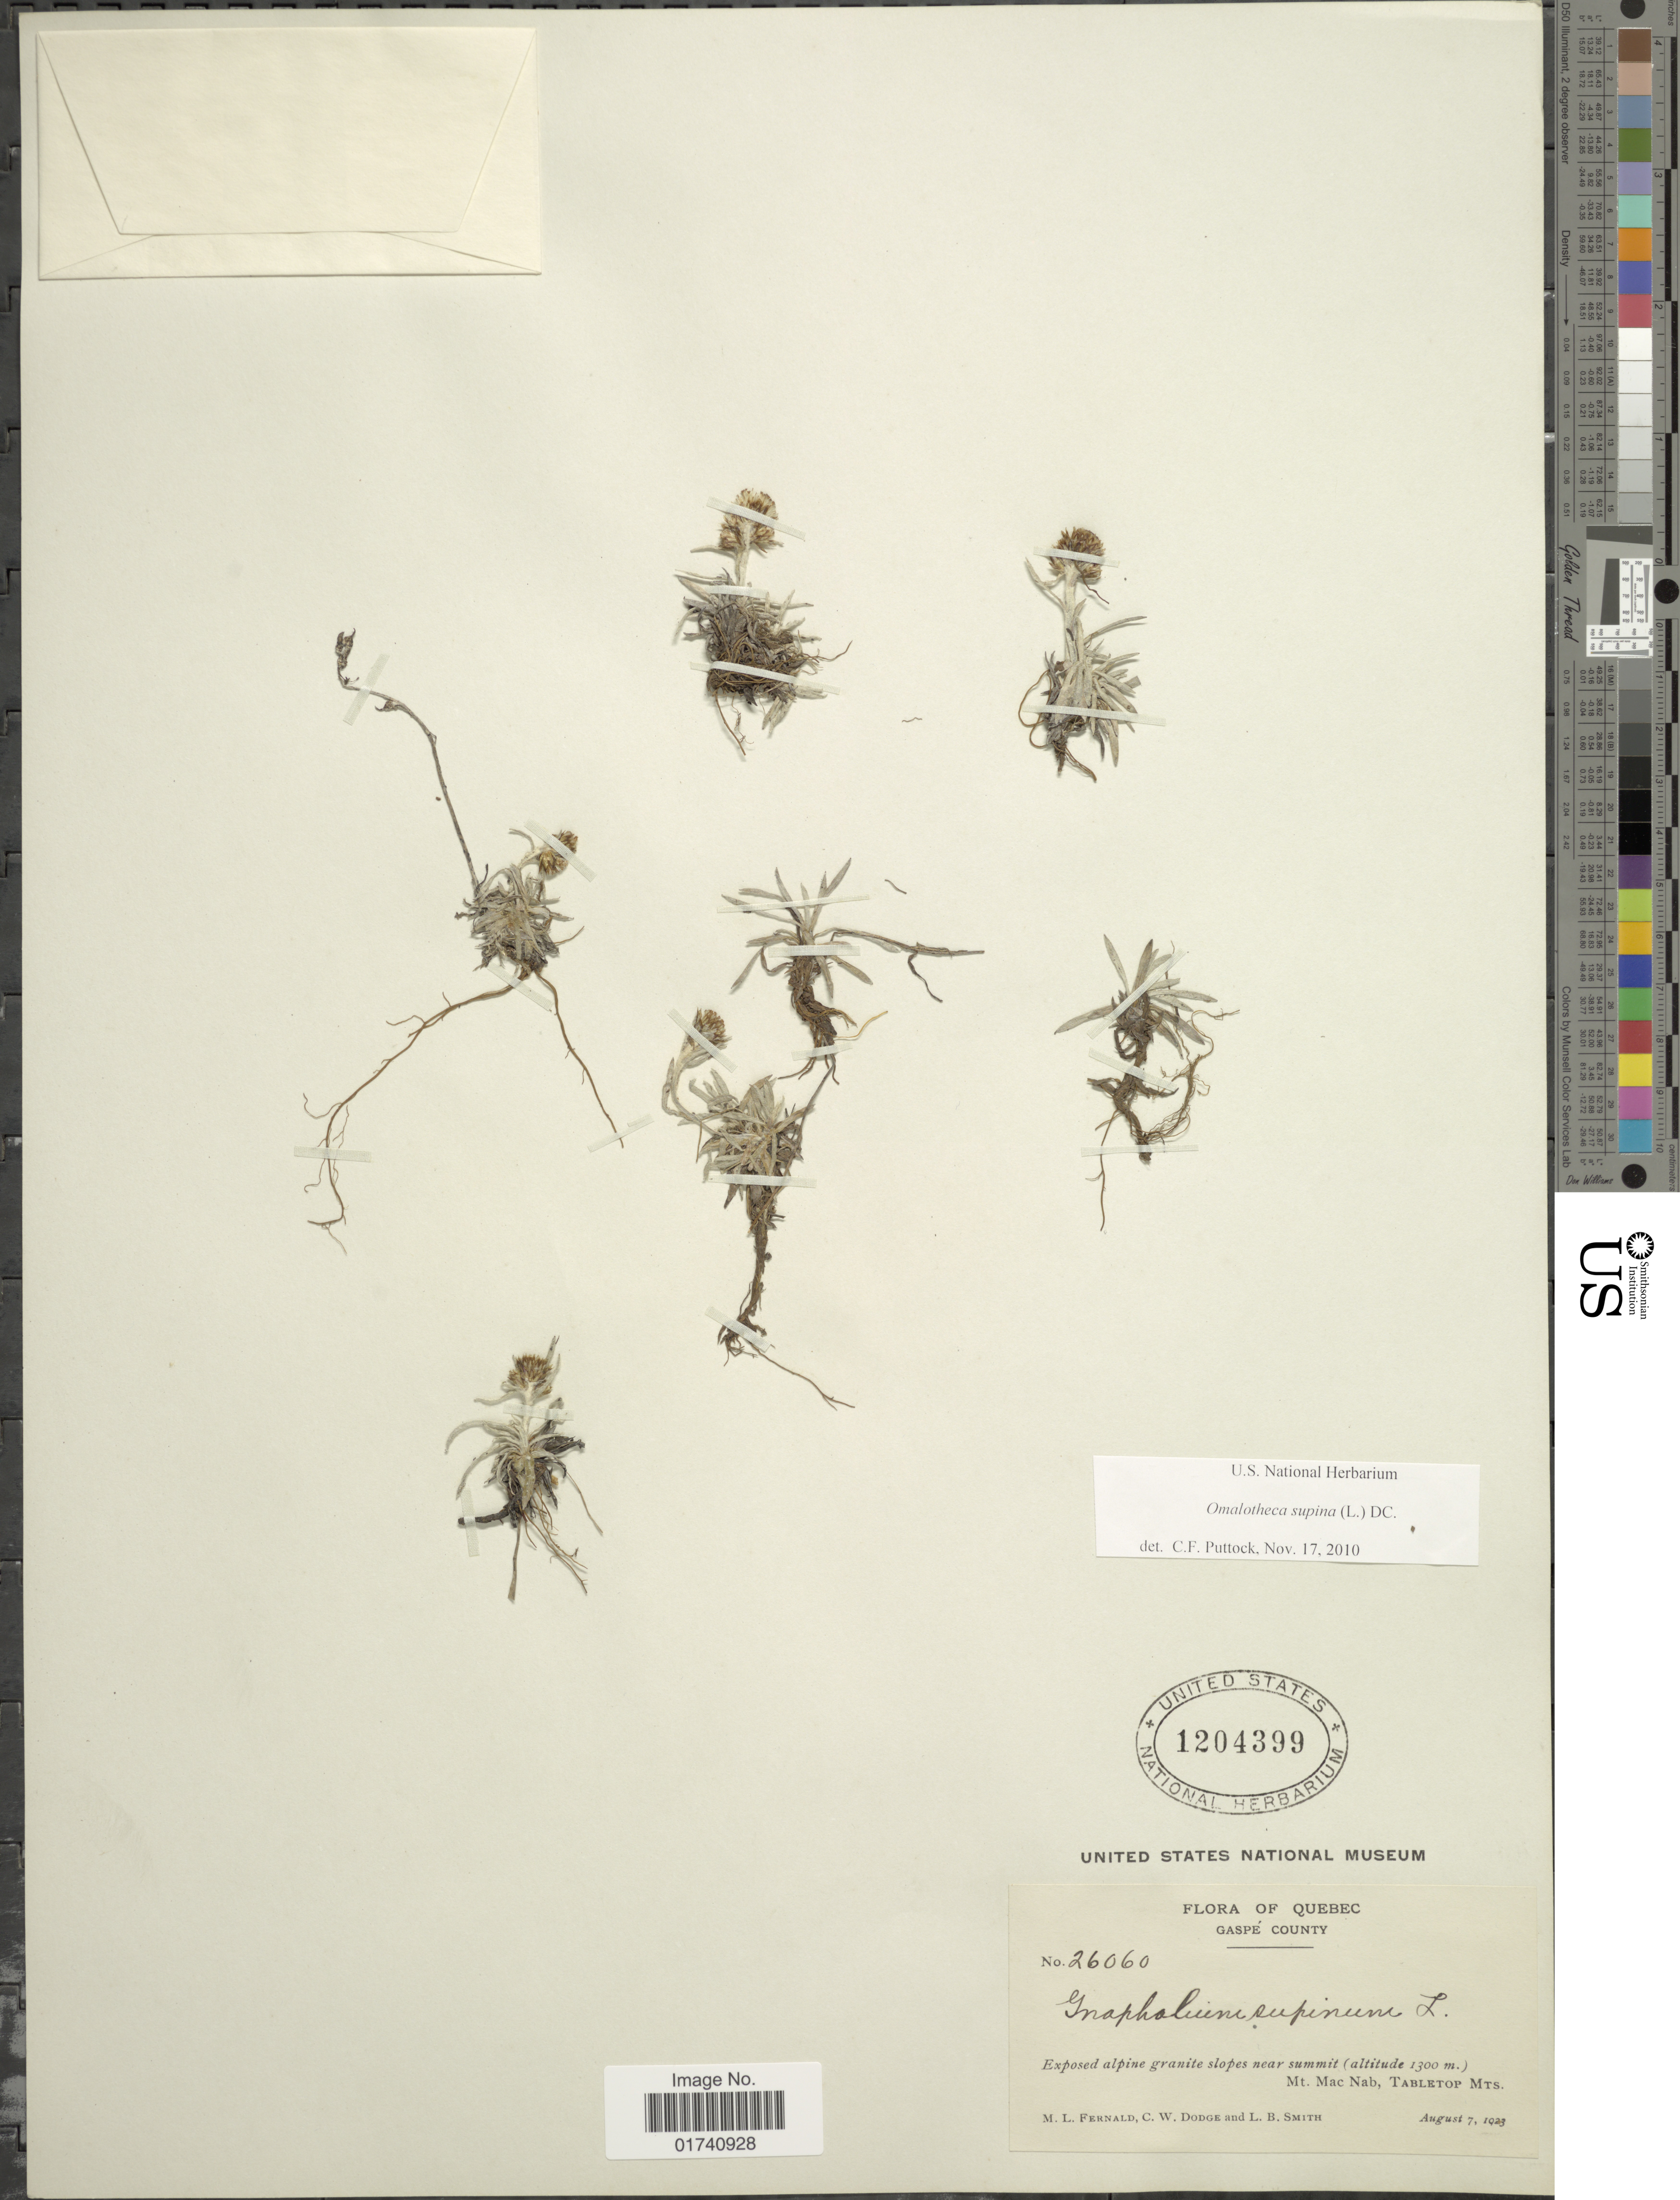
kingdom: Plantae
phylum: Tracheophyta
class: Magnoliopsida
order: Asterales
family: Asteraceae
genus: Omalotheca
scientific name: Omalotheca supina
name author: (L.) DC.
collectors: M. L. Fernald, C. Dodge & L. Smith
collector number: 26060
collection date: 1923-08-07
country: Canada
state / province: Quebec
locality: Gaspe County. Mt. Mac Nab, Tabletop Mts.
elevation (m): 1300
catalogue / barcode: US 1204399